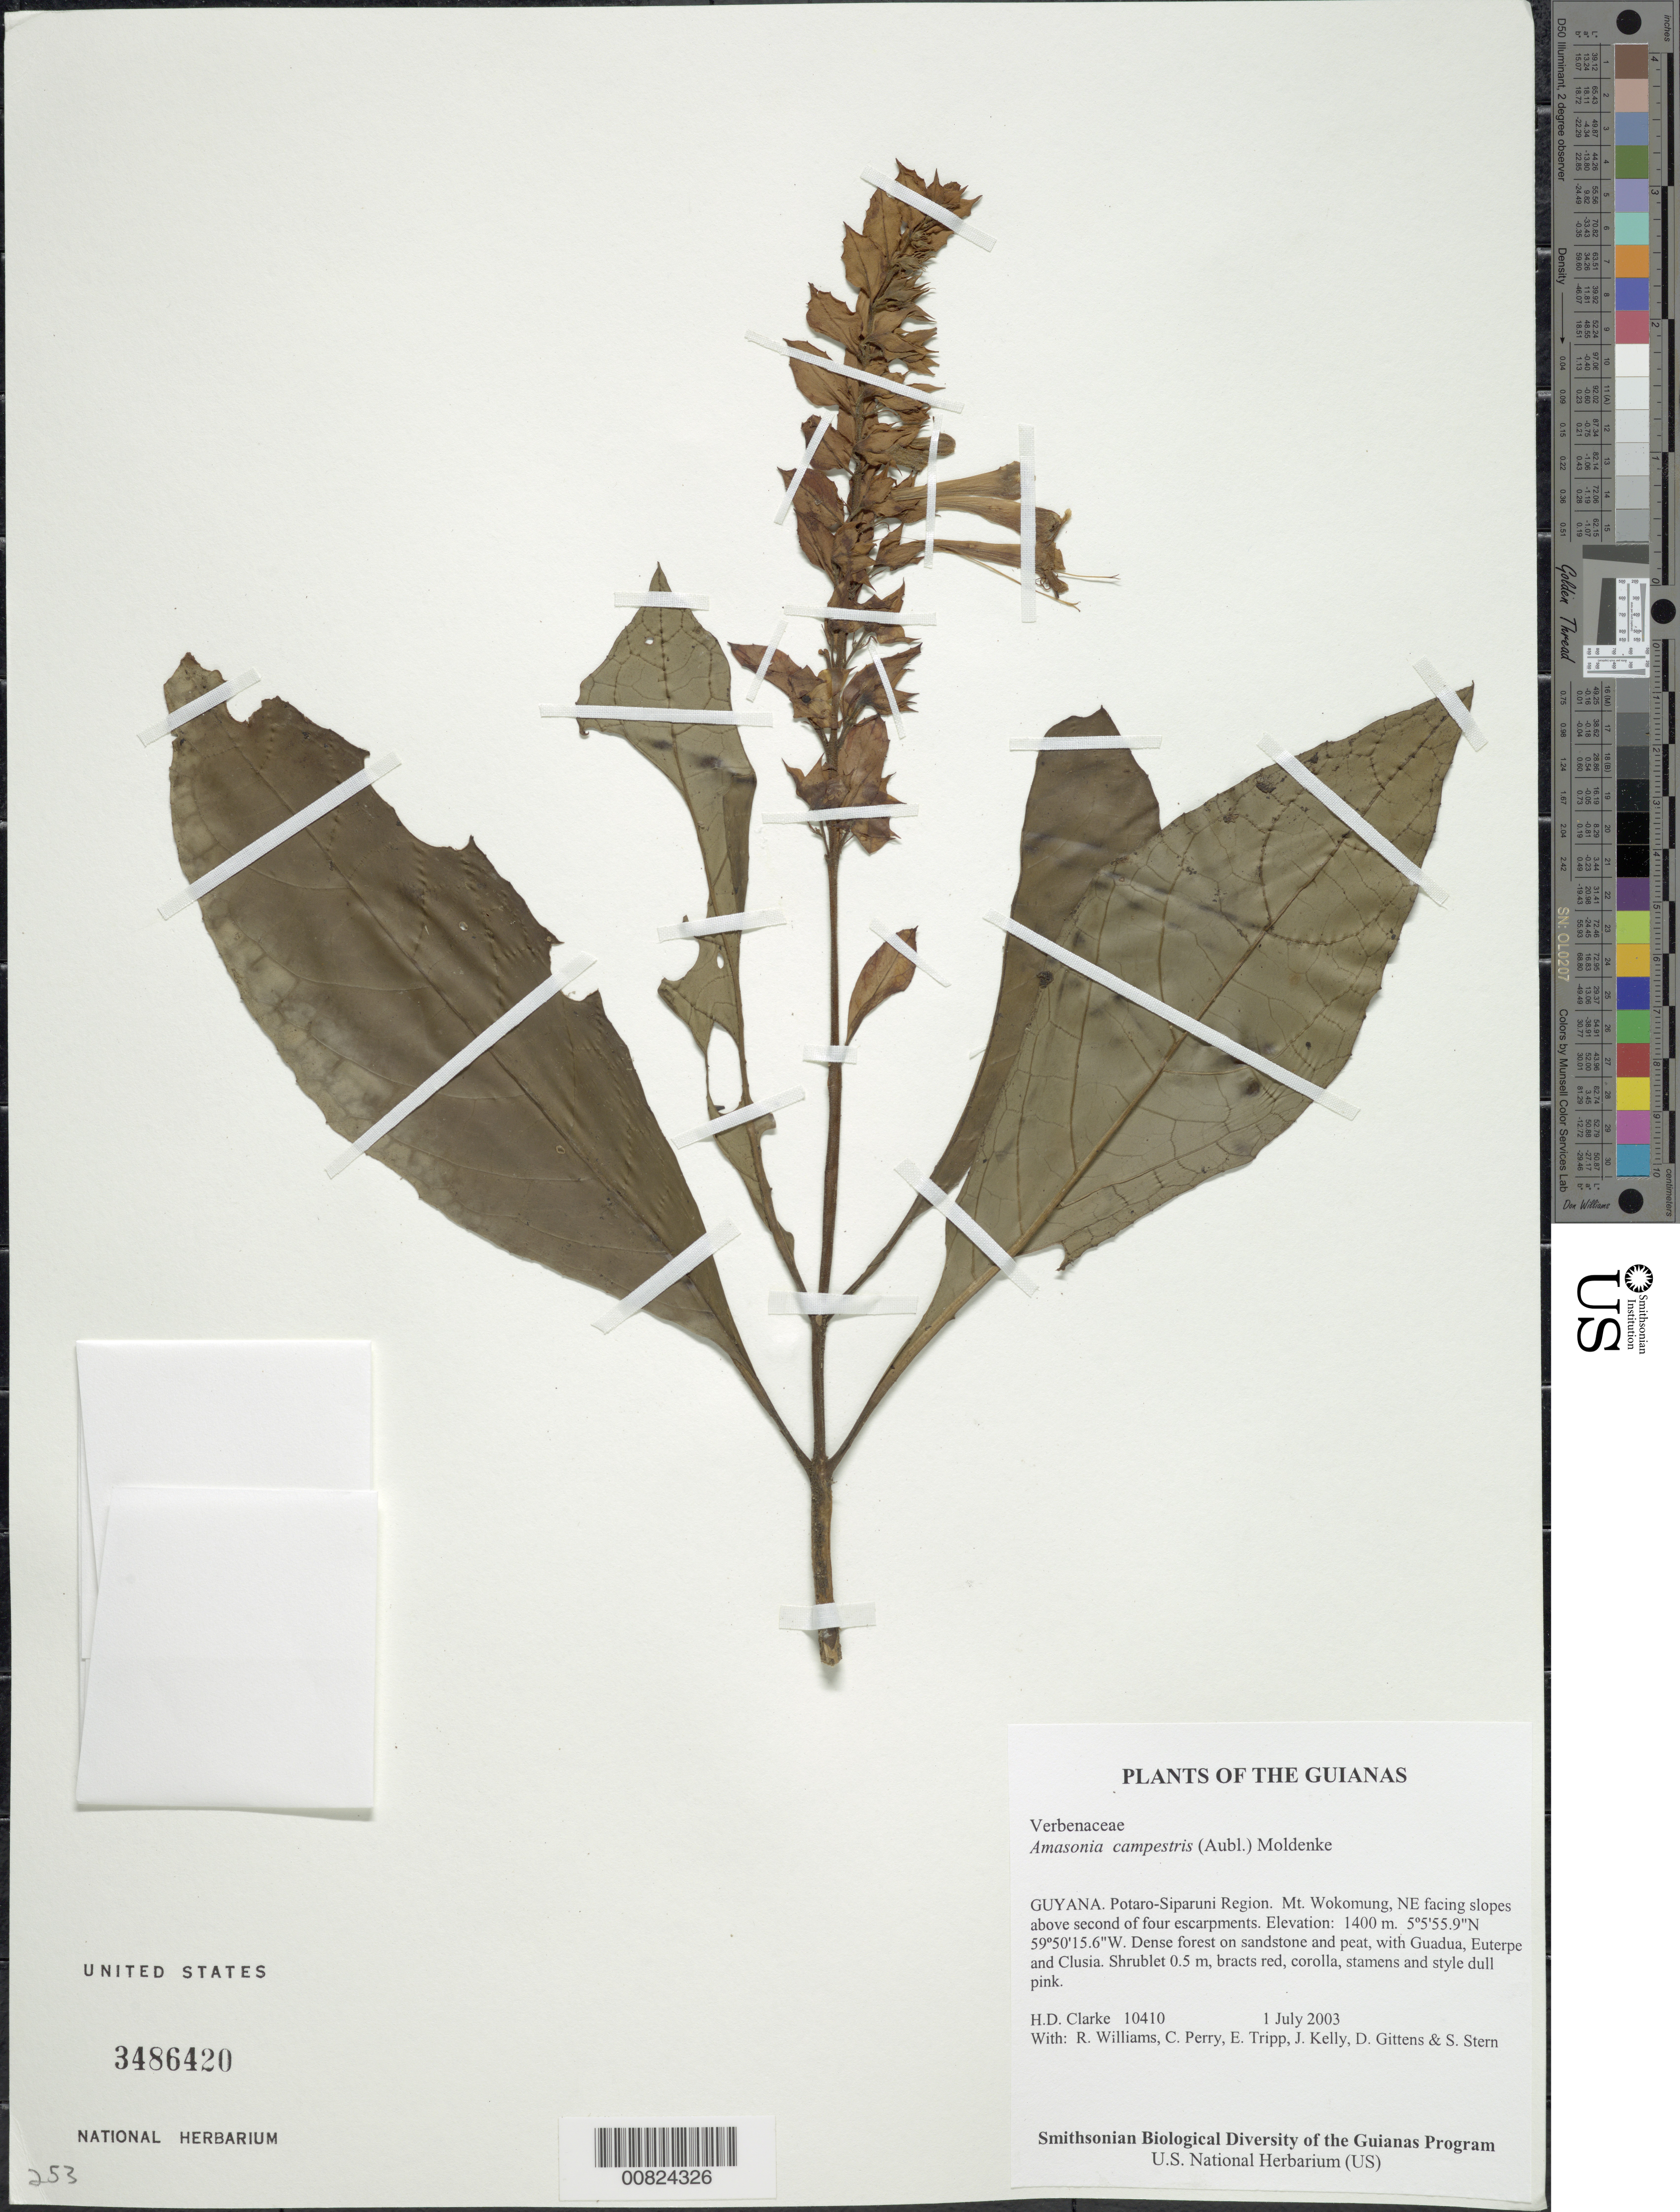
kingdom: Plantae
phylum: Tracheophyta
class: Magnoliopsida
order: Lamiales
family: Lamiaceae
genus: Amasonia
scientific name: Amasonia campestris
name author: (Aubl.) Moldenke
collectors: H. D. Clarke, R. Williams, C. Perry, E. Tripp, J. Kelly, D. Gittens & S. R. Stern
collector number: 10410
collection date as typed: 1 July 2003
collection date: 2003-07-01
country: Guyana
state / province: Potaro-Siparuni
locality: Mt. Wokomung, NE facing slopes above second of four escarpments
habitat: Dense forest on sandstone and peat, with Guadua, Euterpe and Clusia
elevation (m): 1400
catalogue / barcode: US 3486420